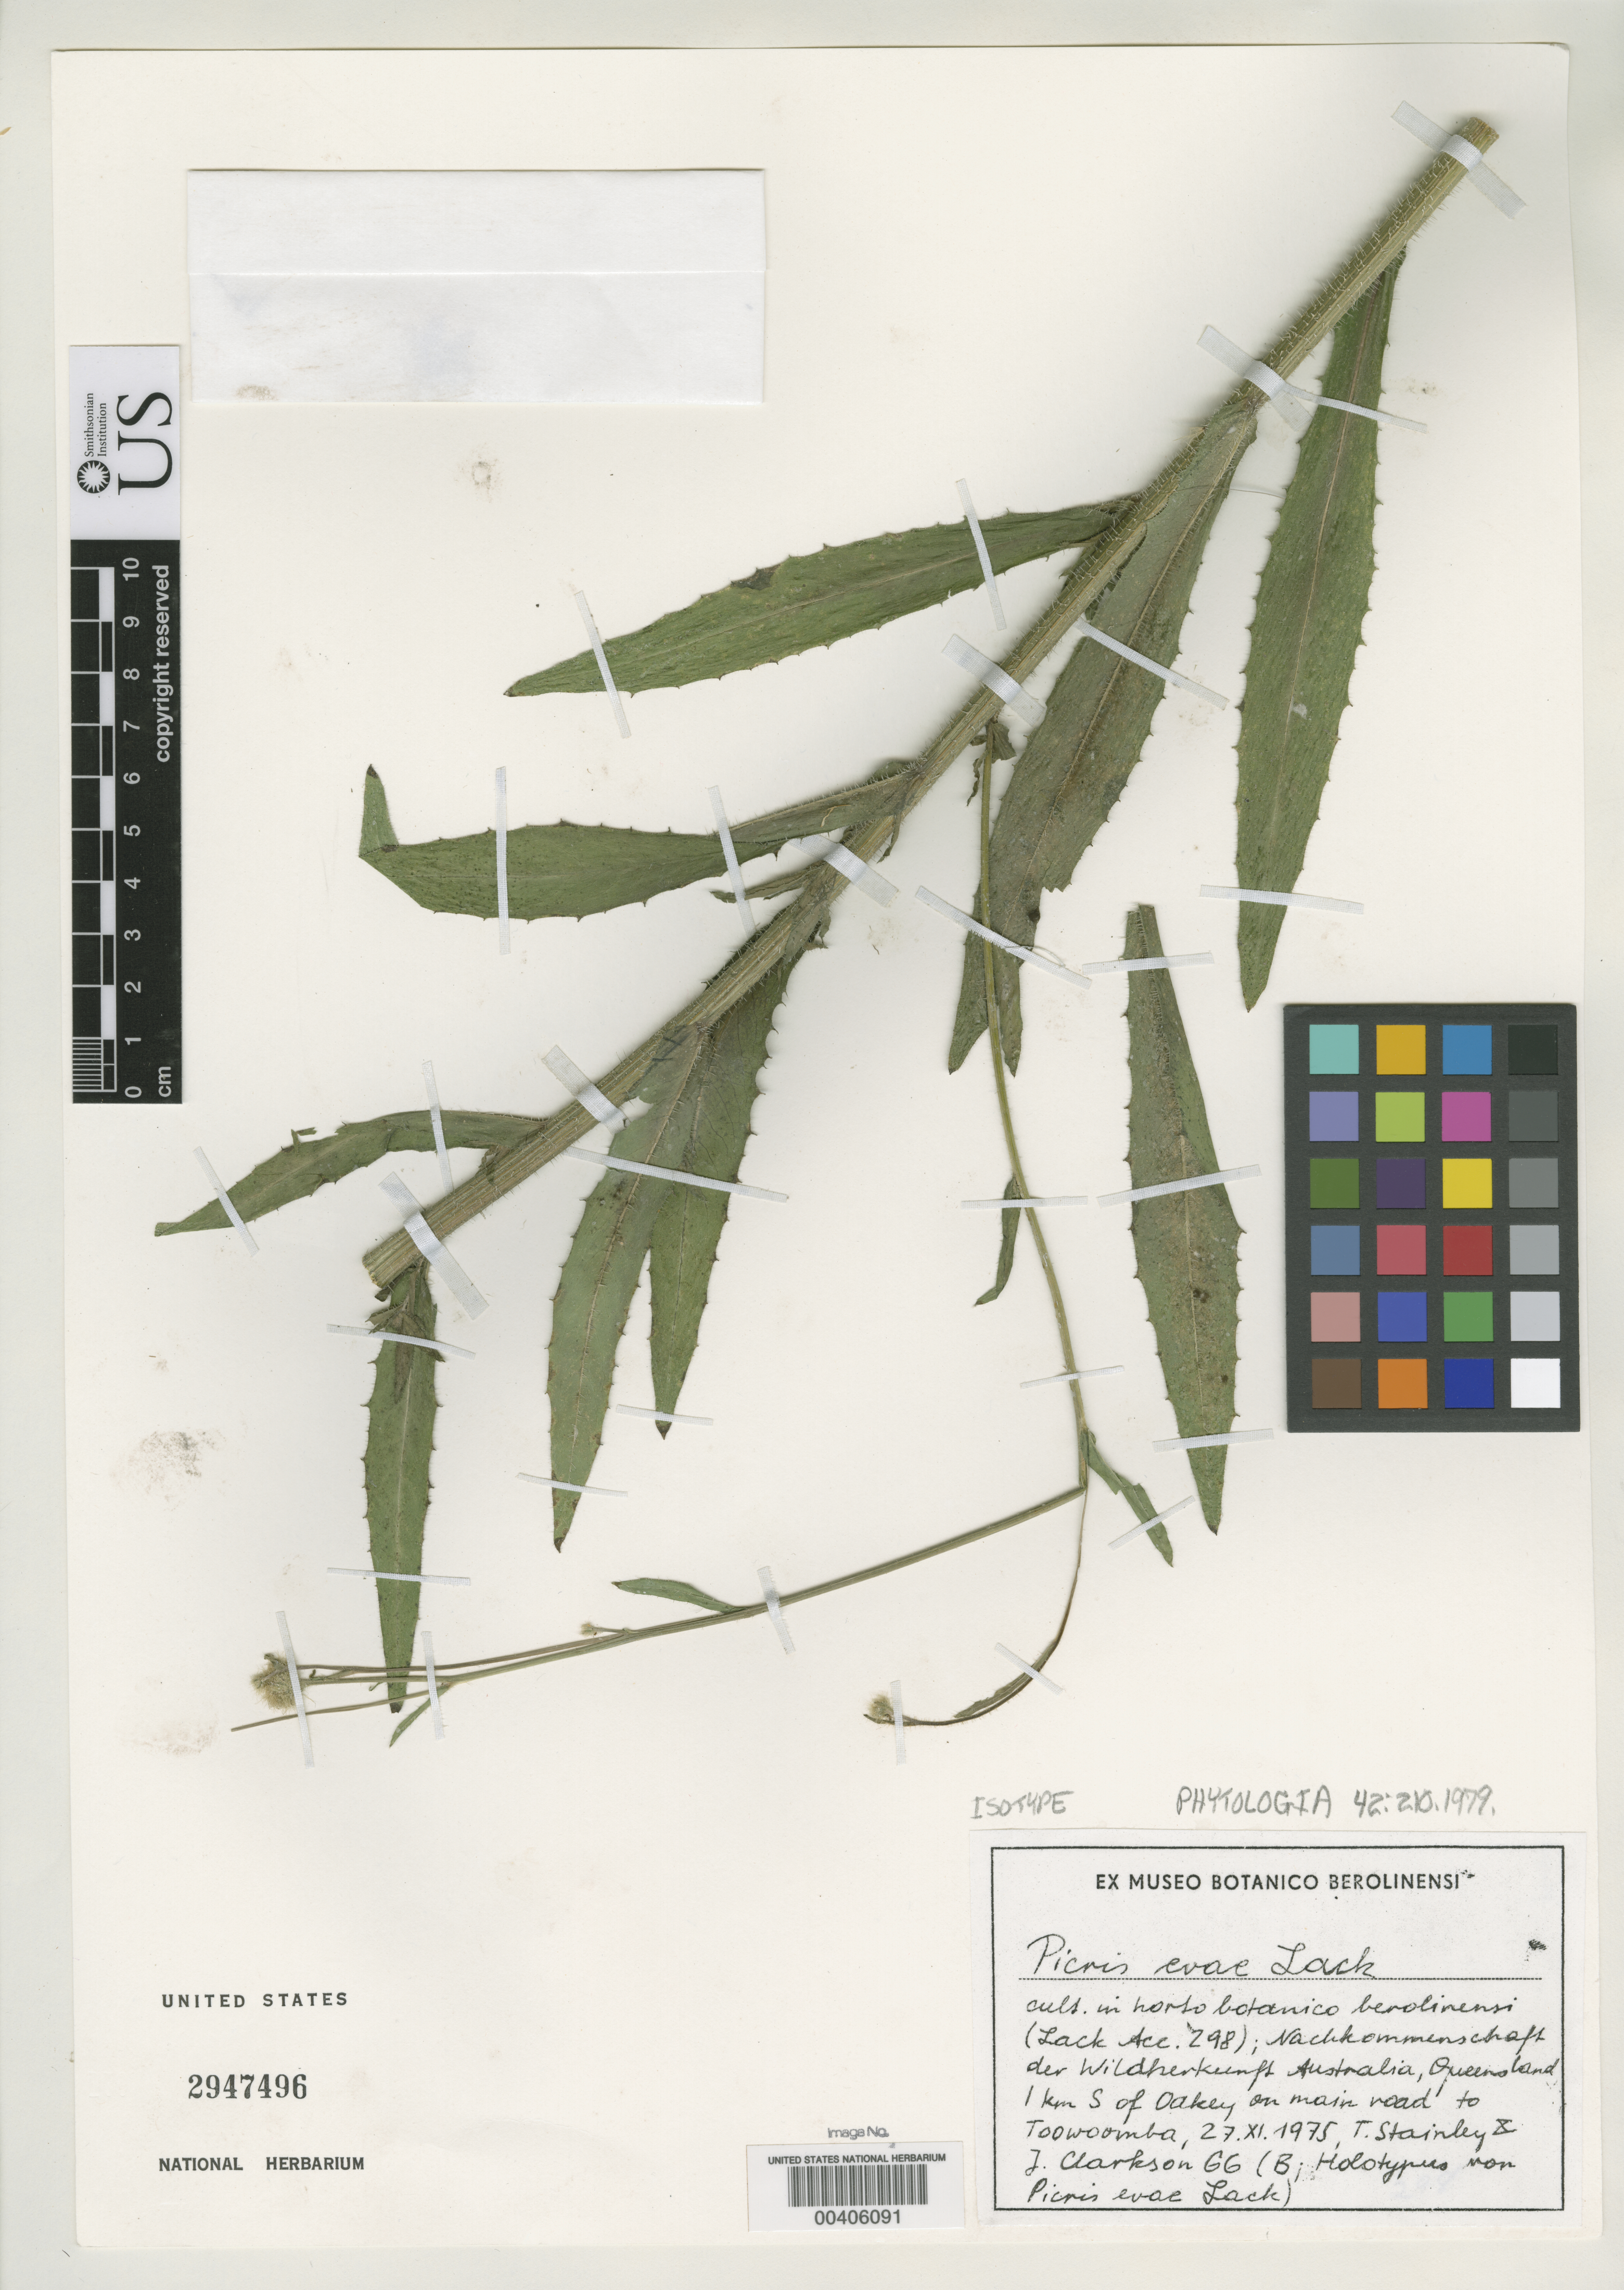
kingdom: Plantae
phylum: Tracheophyta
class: Magnoliopsida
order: Asterales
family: Asteraceae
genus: Picris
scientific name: Picris evae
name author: Lack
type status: Isotype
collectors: T. Stanley & J. Clarkson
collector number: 66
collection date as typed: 27 Nov 1975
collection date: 1975-11-27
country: Australia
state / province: Queensland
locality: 1 km S of Okey on main road top Toowoomba.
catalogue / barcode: US 2947496